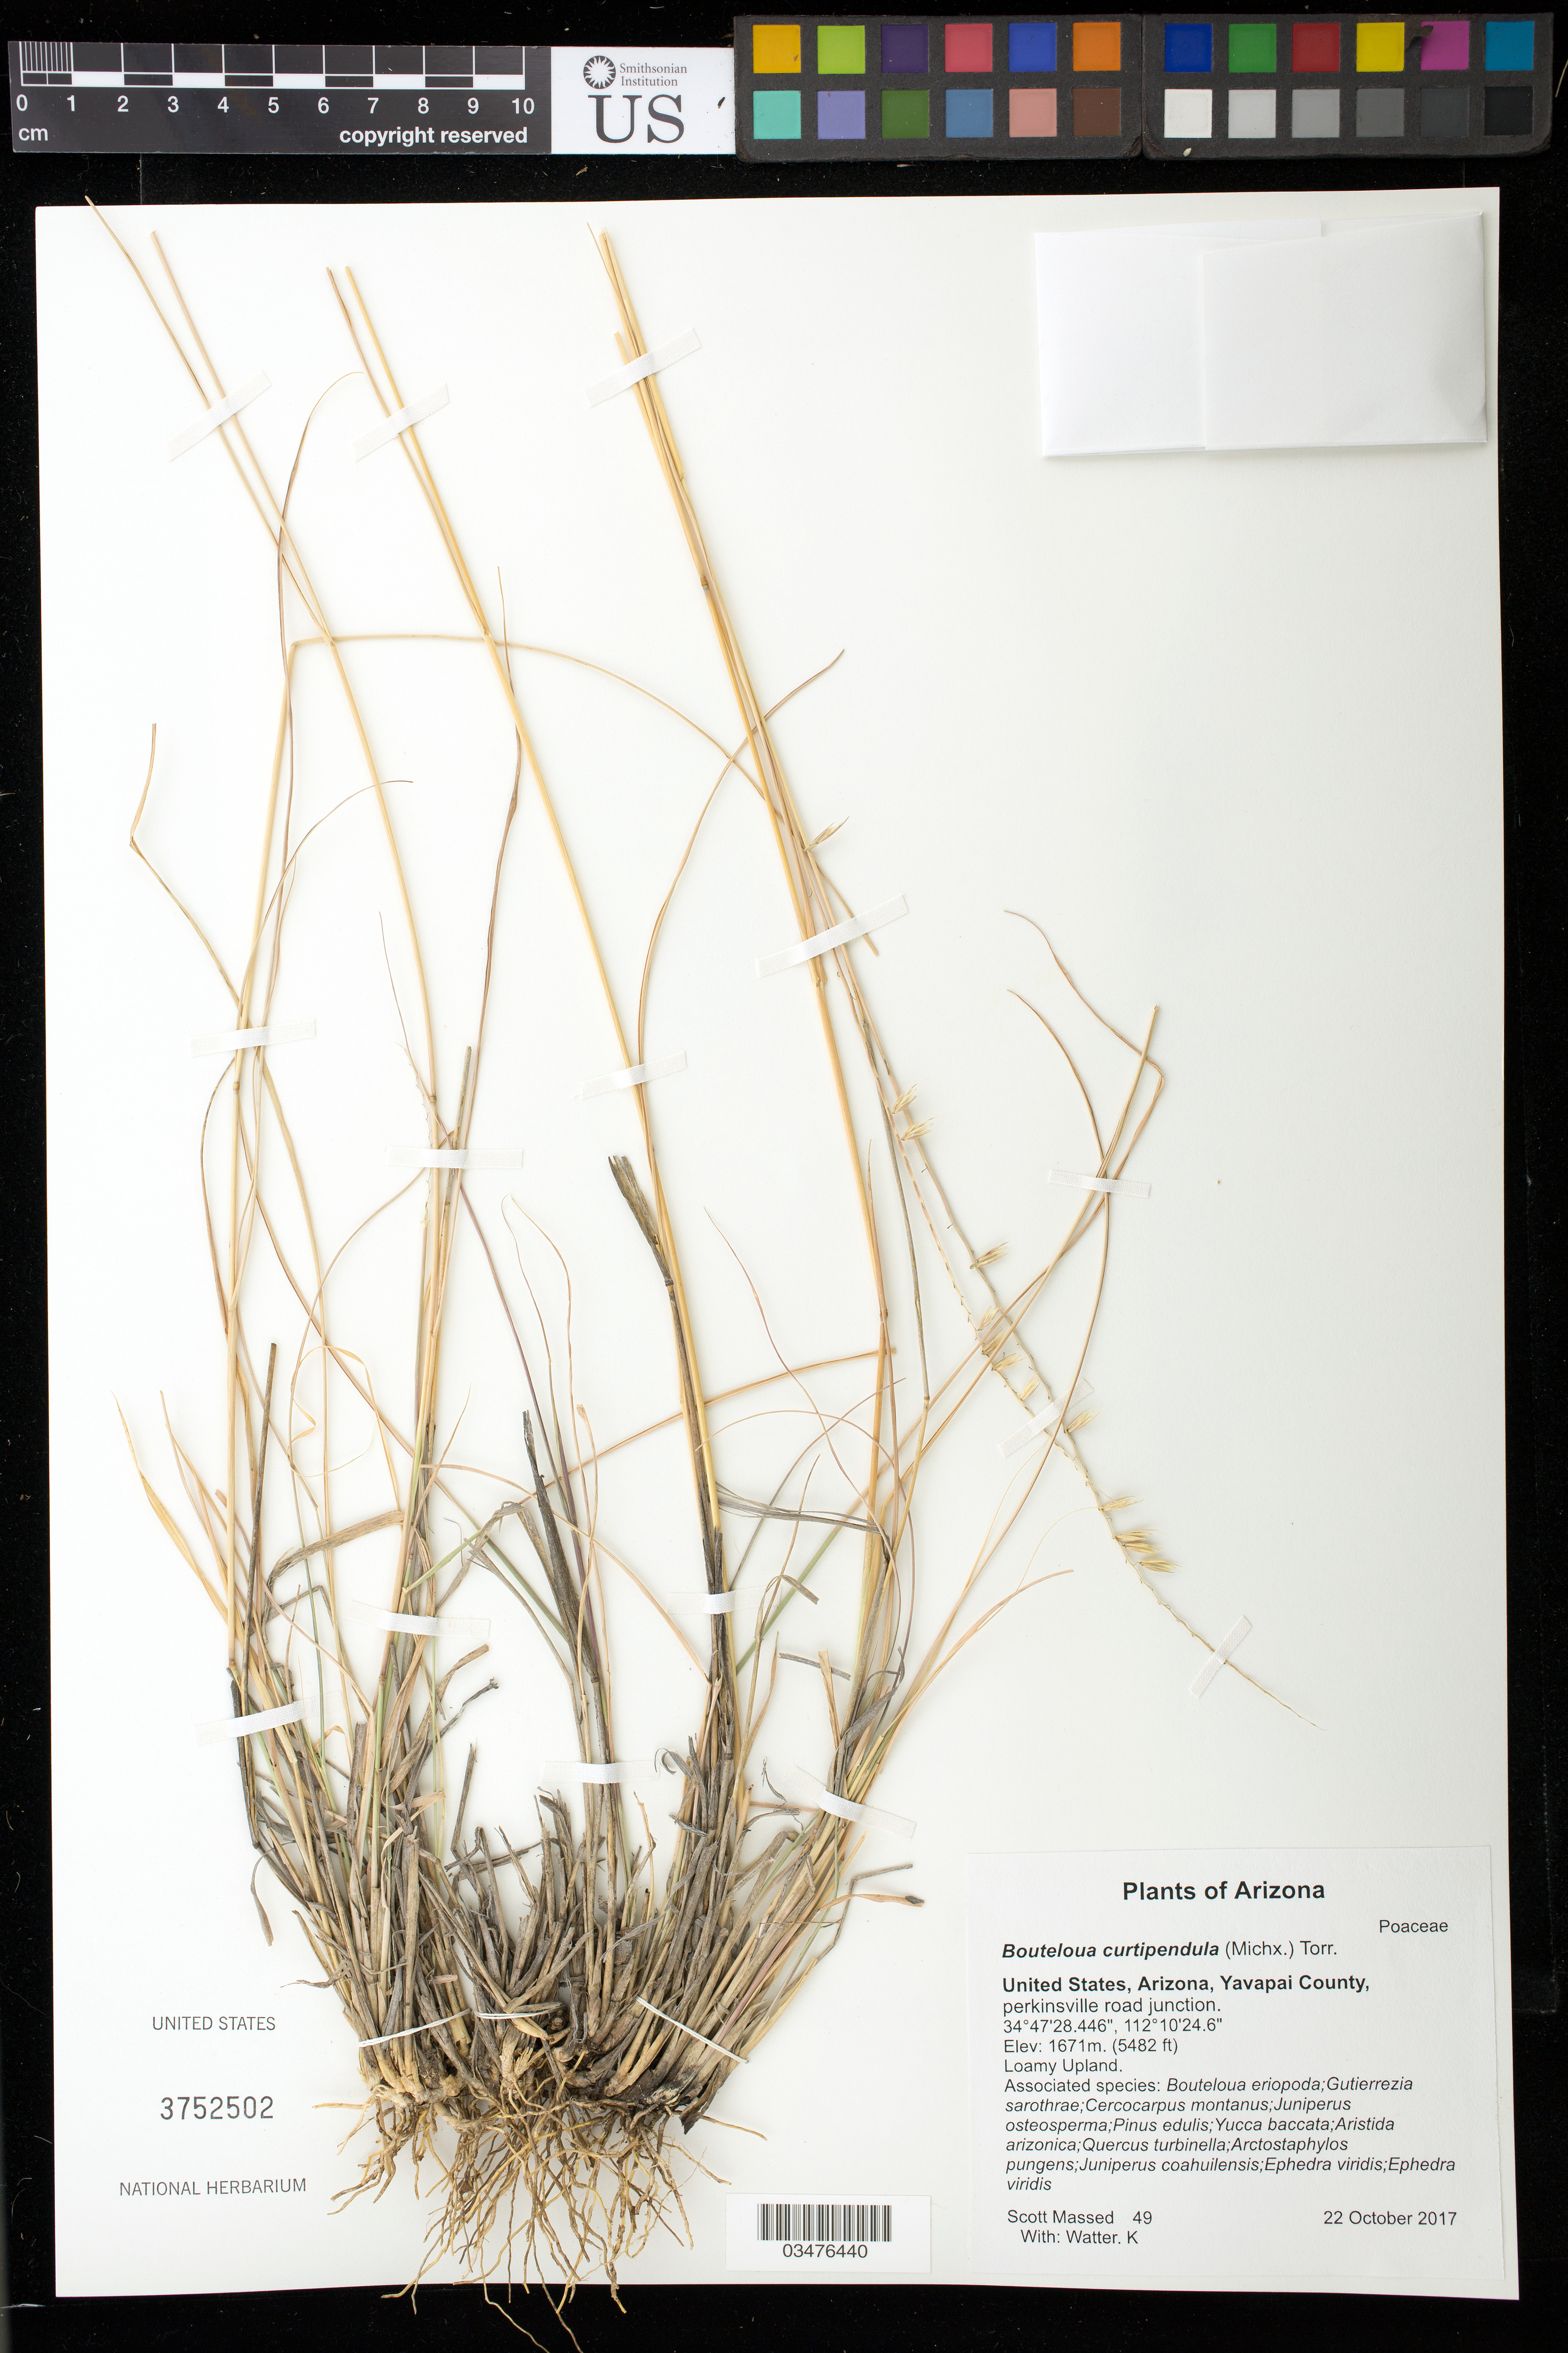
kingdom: Plantae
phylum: Tracheophyta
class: Liliopsida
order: Poales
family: Poaceae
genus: Bouteloua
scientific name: Bouteloua curtipendula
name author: (Michx.) Torr.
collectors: S. Massed & K. Watters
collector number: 49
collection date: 2017-10-22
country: United States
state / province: Arizona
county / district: Yavapai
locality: Perkinsville road junction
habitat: Loamy Upland. With Pinus edulis, Yucca baccata, Aristida arizonica, ect.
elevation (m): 1671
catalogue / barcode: US 3752502